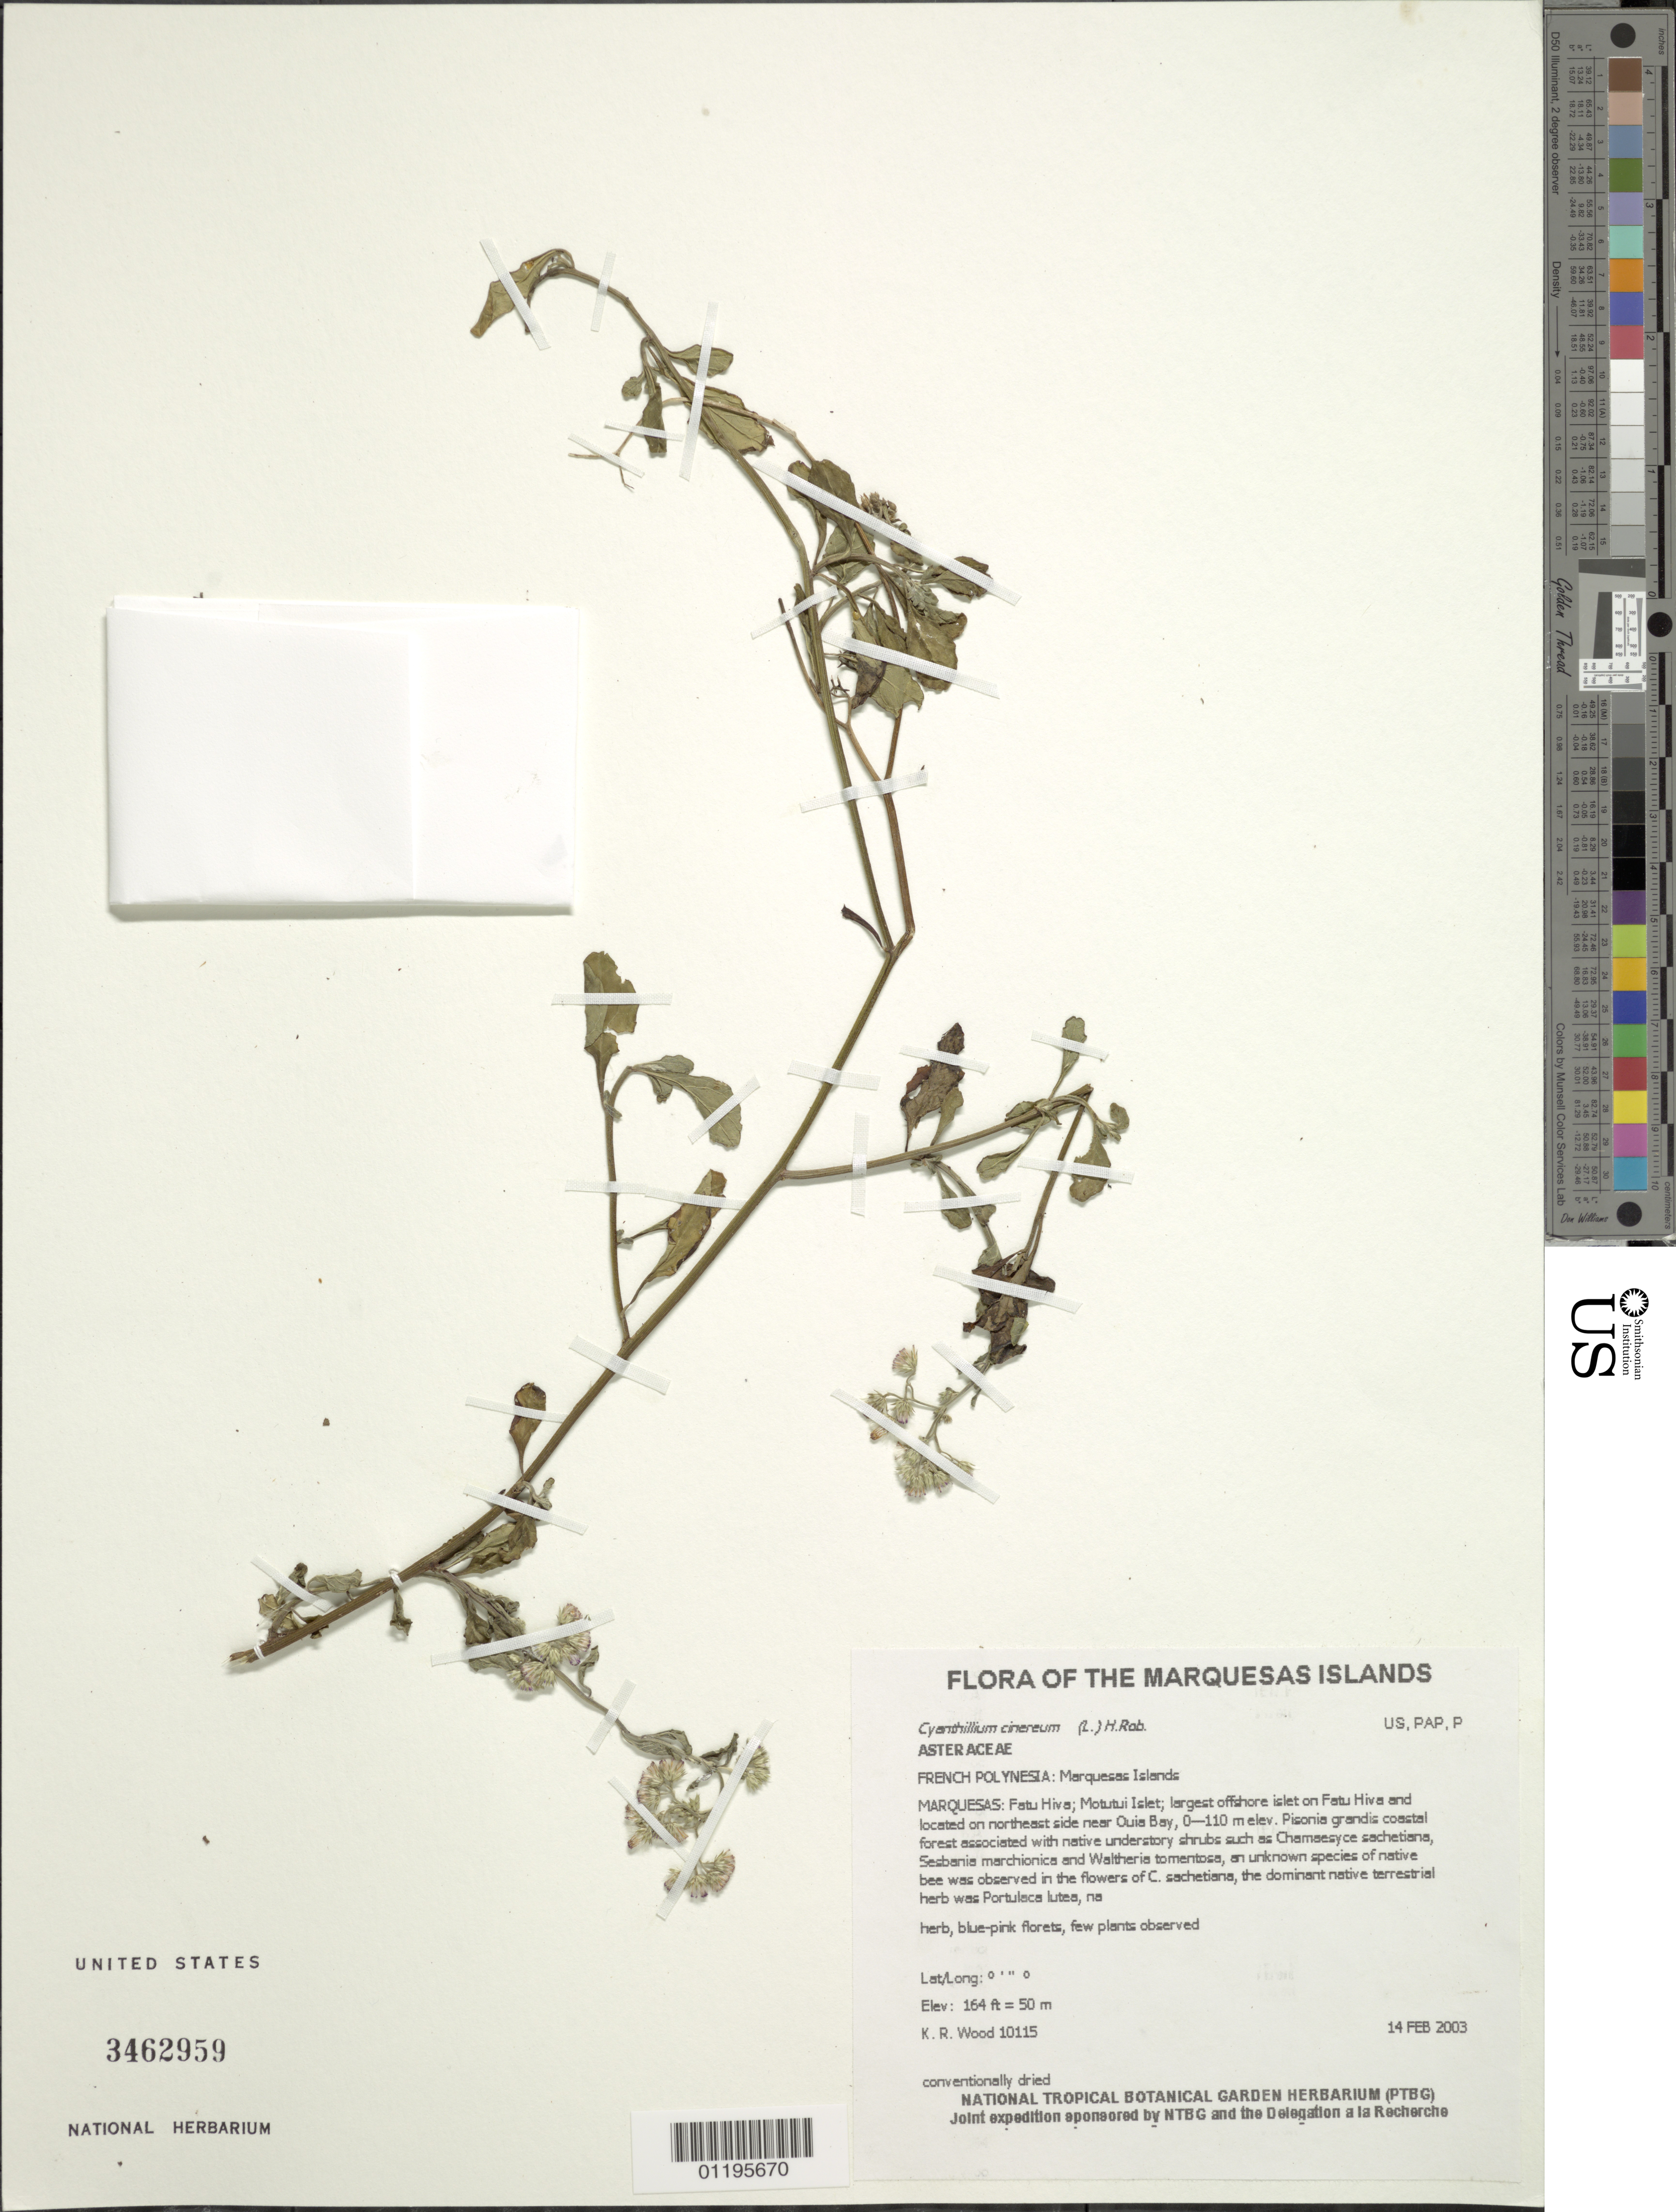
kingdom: Plantae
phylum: Tracheophyta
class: Magnoliopsida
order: Asterales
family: Asteraceae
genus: Cyanthillium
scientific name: Cyanthillium cinereum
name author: (L.) H. Rob.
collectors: K. R. Wood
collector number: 10115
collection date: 2003-02-14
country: French Polynesia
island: Fatu Hiva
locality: Motutui Islet; largest offshore islet on Fatu Hiva and located on northeast side near Ouia Bay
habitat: Pisonia grandis coastal forest; N aspect, steep slope, open, mesic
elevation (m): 50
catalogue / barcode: US 3462959